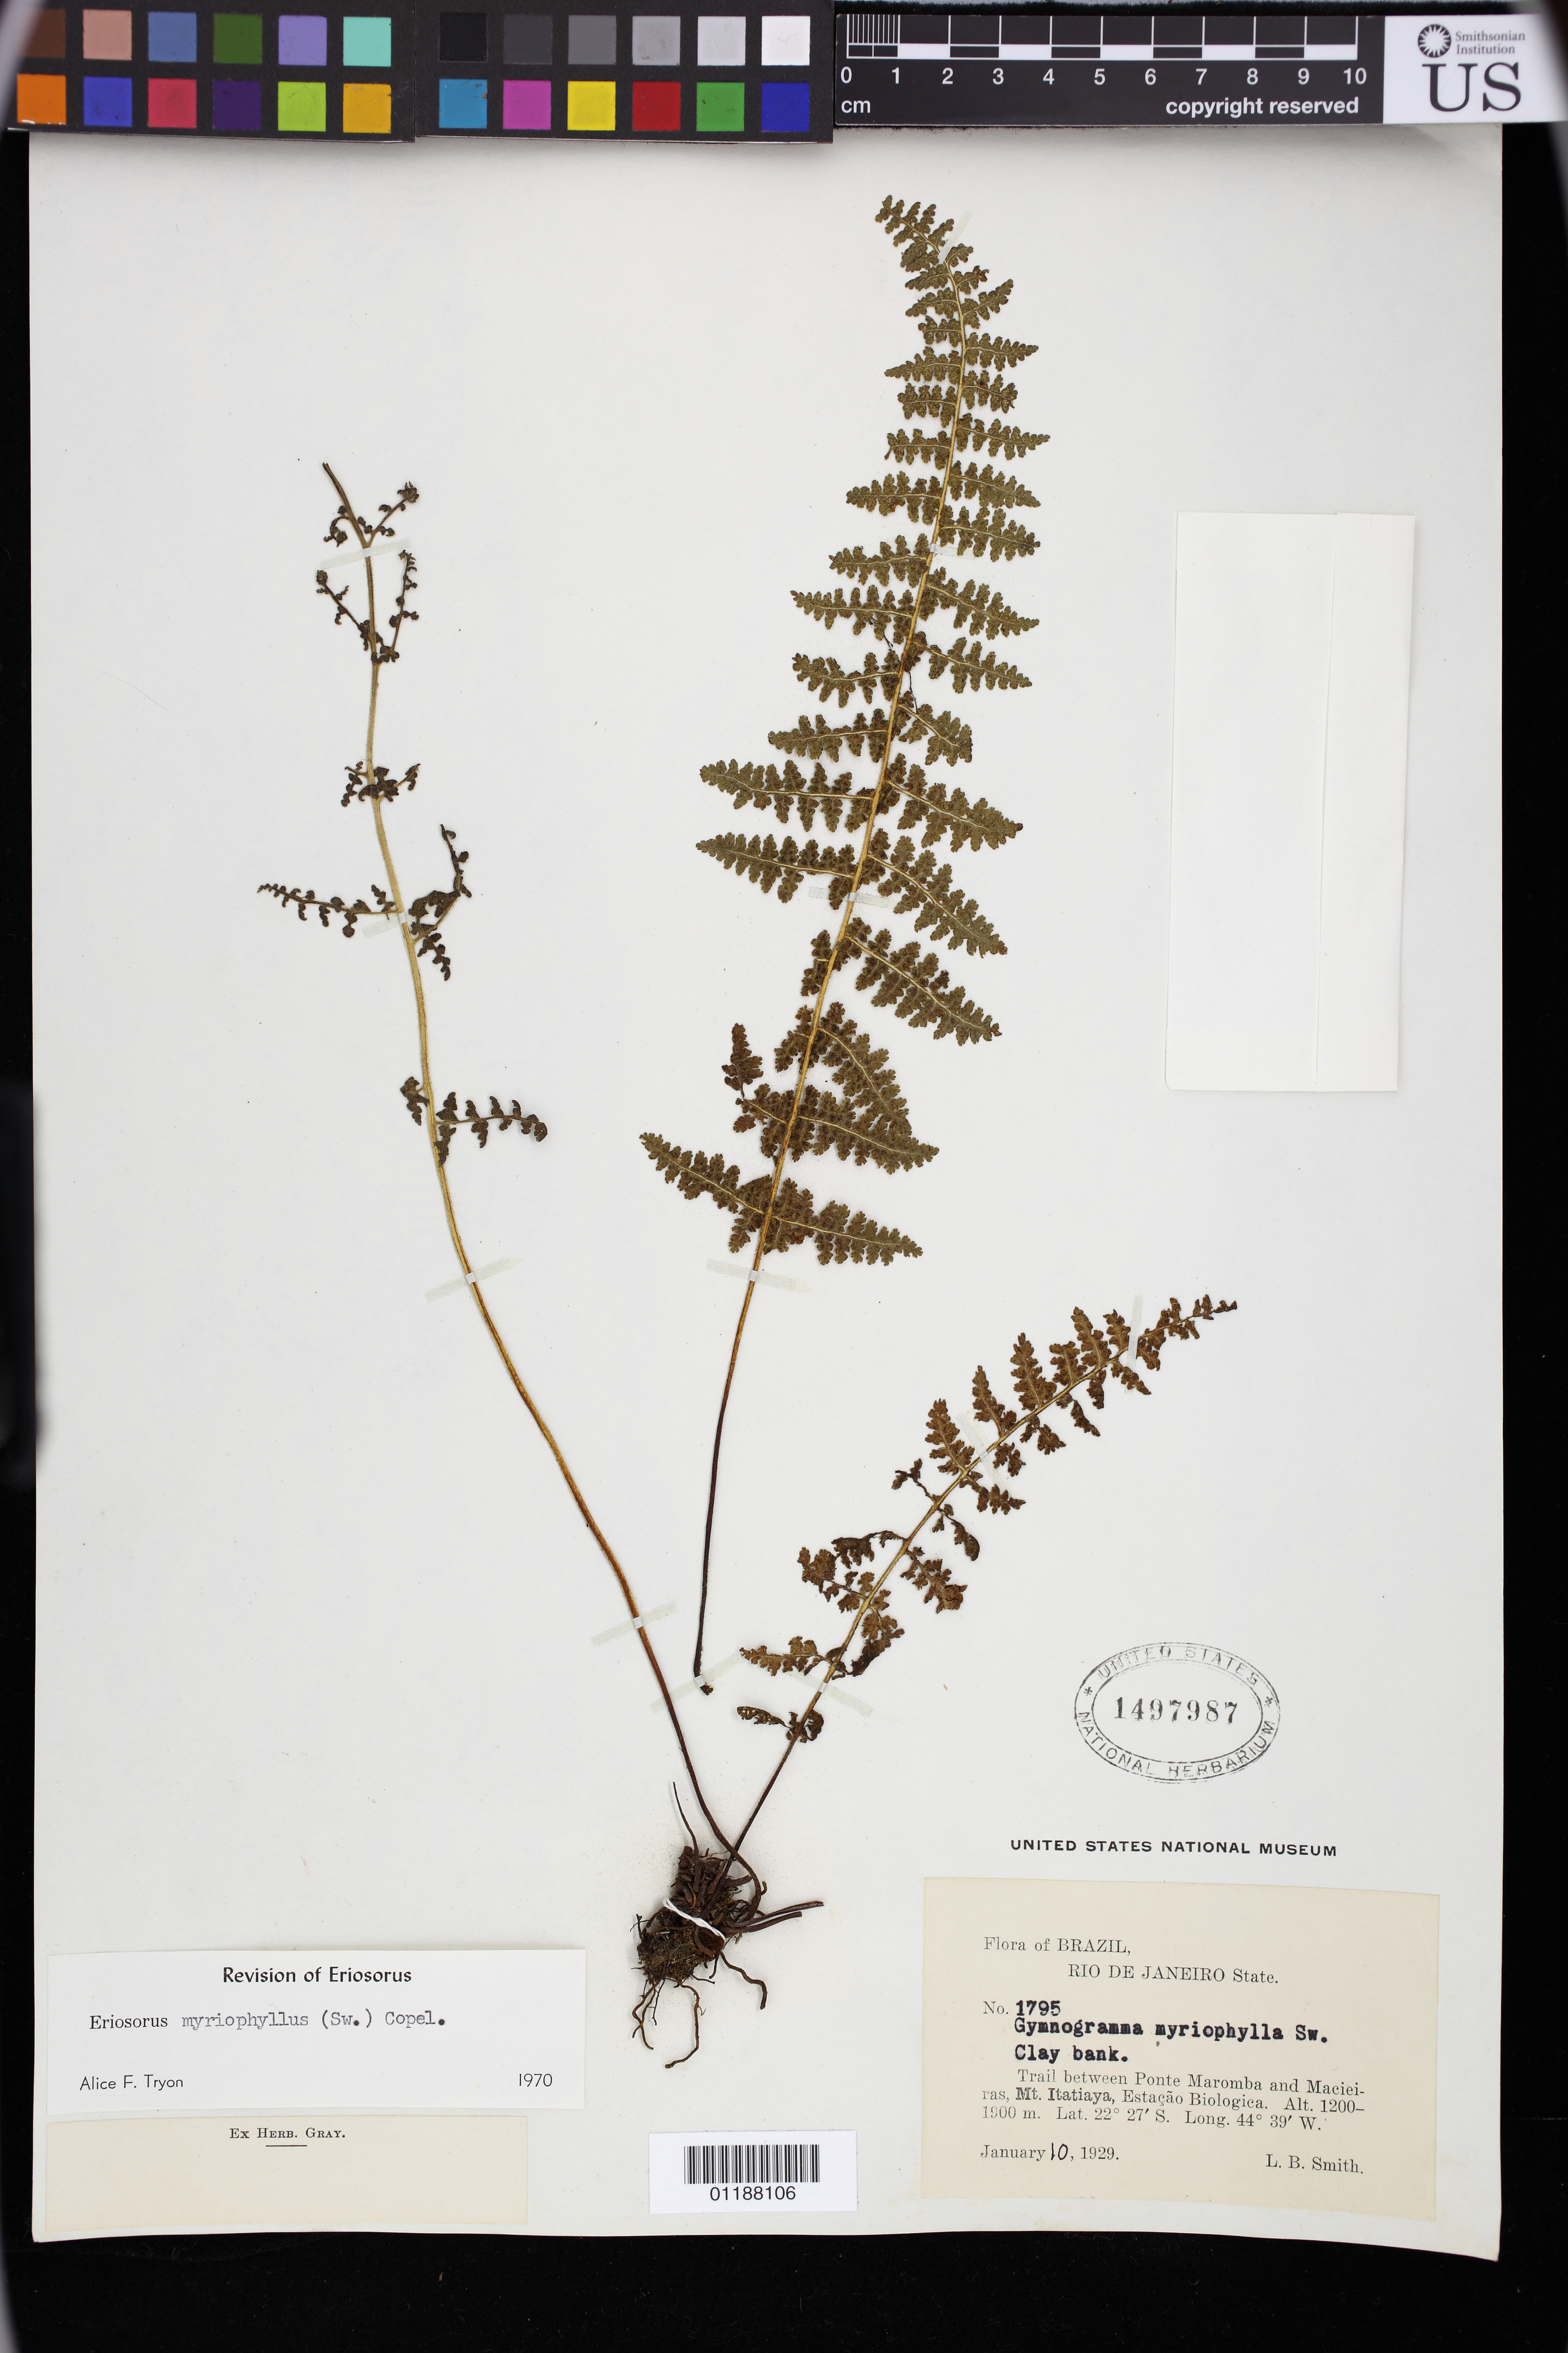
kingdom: Plantae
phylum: Tracheophyta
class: Polypodiopsida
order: Polypodiales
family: Pteridaceae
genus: Tryonia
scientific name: Tryonia myriophylla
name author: (Sw.) Schuettp. et al.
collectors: L. Smith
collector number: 1795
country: Brazil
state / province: Rio de Janeiro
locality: Trail between Ponte Maromba and Macieiras, Mt. Itatiaya, Estacao Biologica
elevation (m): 1200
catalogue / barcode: US 1497987